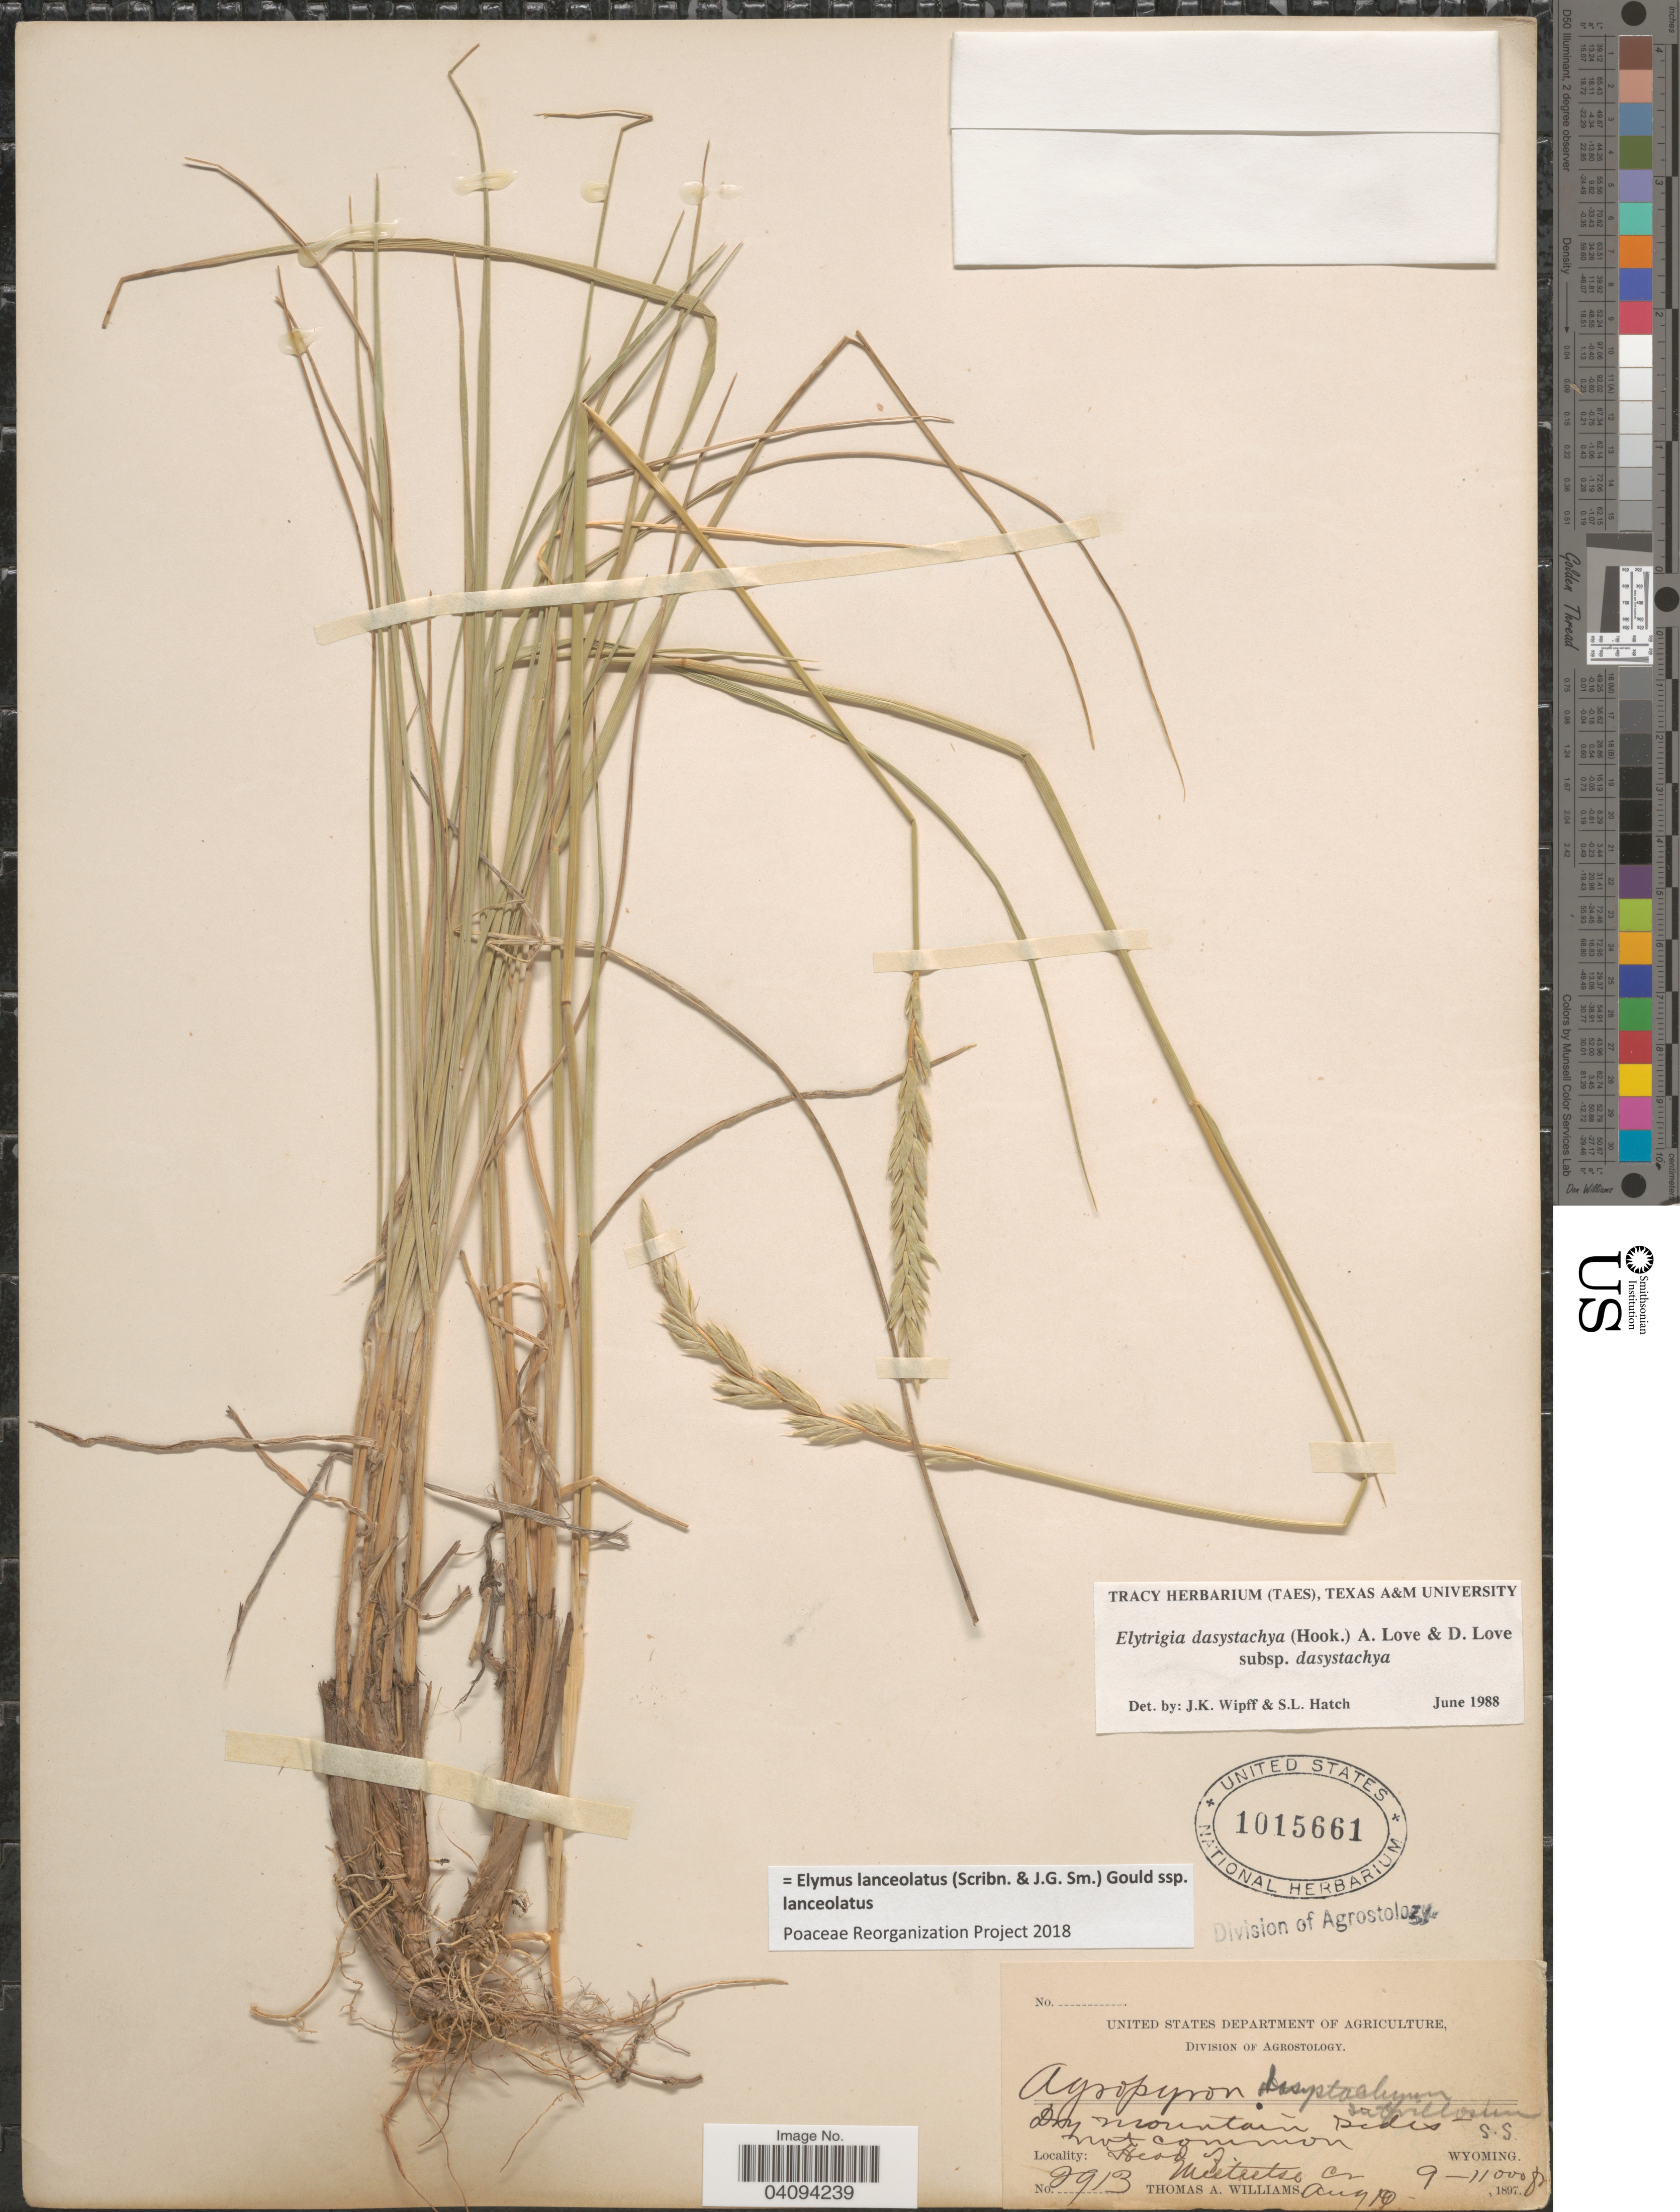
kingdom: Plantae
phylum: Tracheophyta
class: Liliopsida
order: Poales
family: Poaceae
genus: Elymus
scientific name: Elymus lanceolatus subsp. lanceolatus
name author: (Scribn. & J.G. Sm.) Gould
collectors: T. A. Williams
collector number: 2913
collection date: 1897-08-10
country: United States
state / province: Wyoming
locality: Dry mountain sides. Head of Mateetse Cr.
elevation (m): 2743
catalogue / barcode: US 1015661